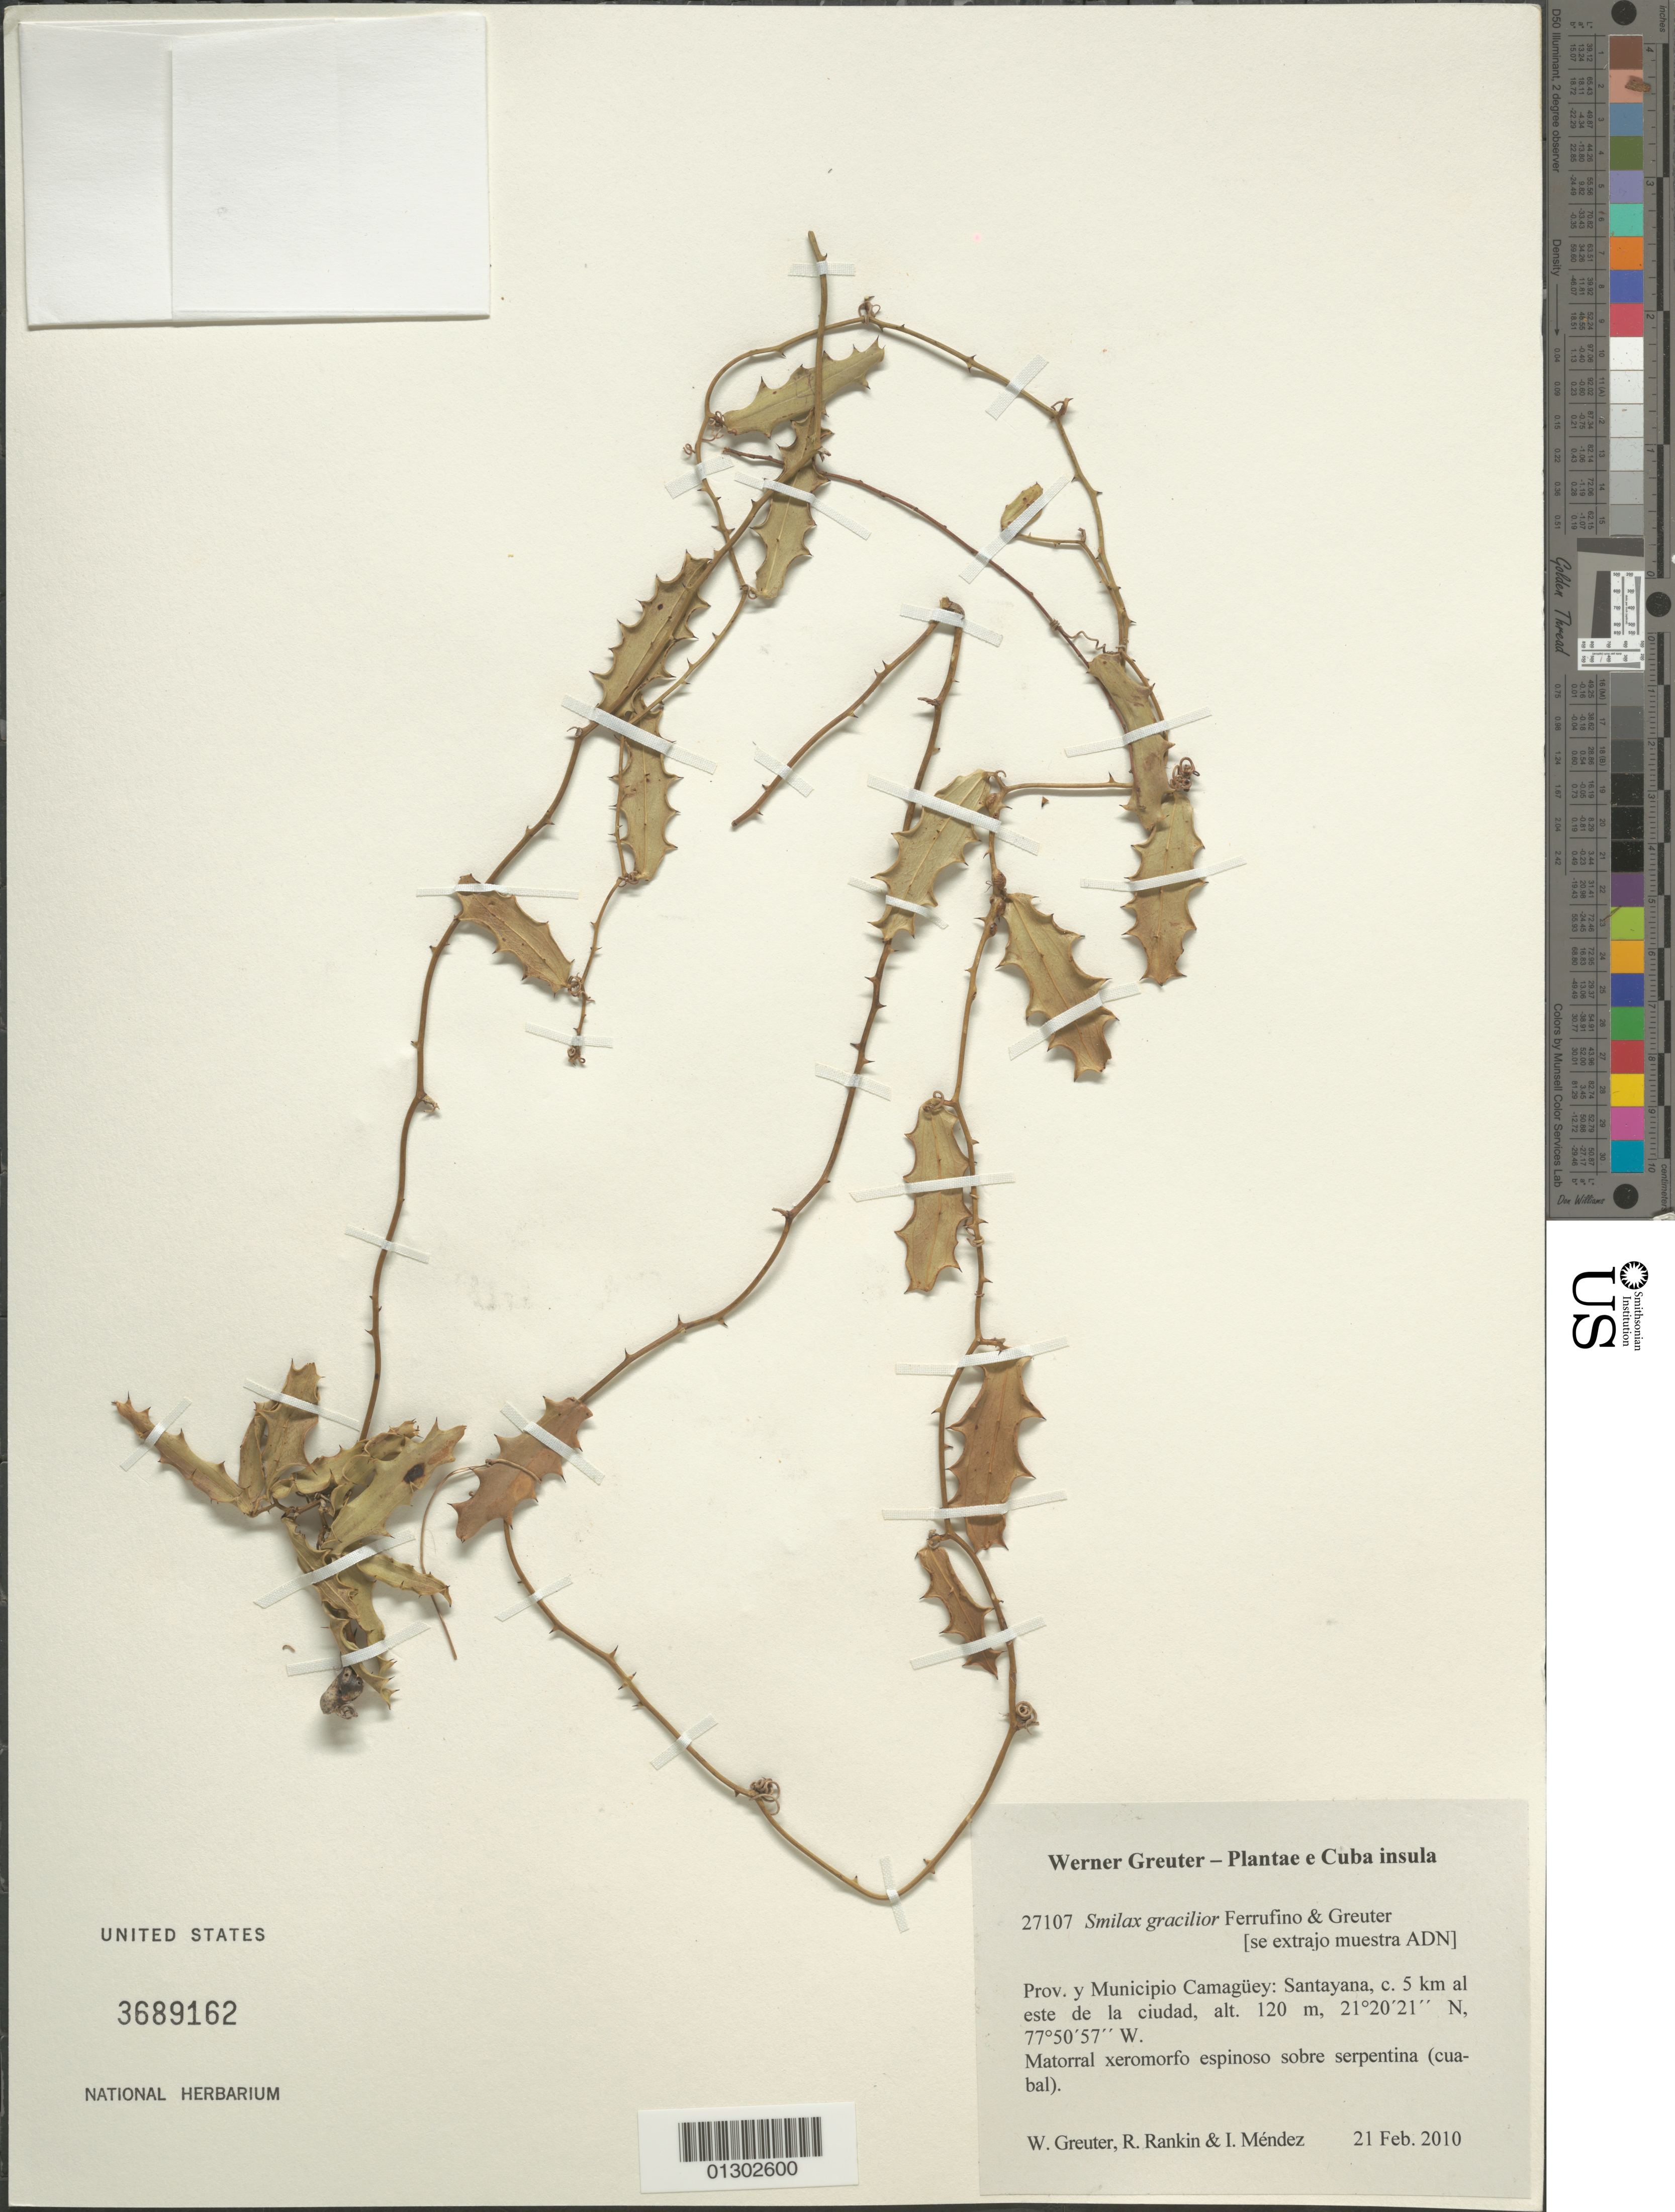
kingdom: Plantae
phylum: Tracheophyta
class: Liliopsida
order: Liliales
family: Smilacaceae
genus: Smilax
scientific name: Smilax gracilior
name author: Ferrufino & Greuter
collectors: W. R. Greuter, R. Rankin Rodriguez & I. Méndez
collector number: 27107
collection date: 2010-02-21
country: Cuba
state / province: Camagüey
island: Cuba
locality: Municipio Camagüey, Santayana, ca. 5 km al este de la ciudad.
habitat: Matorral xeromorfo espinoso sobre serpentina (cuabal).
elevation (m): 120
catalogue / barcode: US 3689162